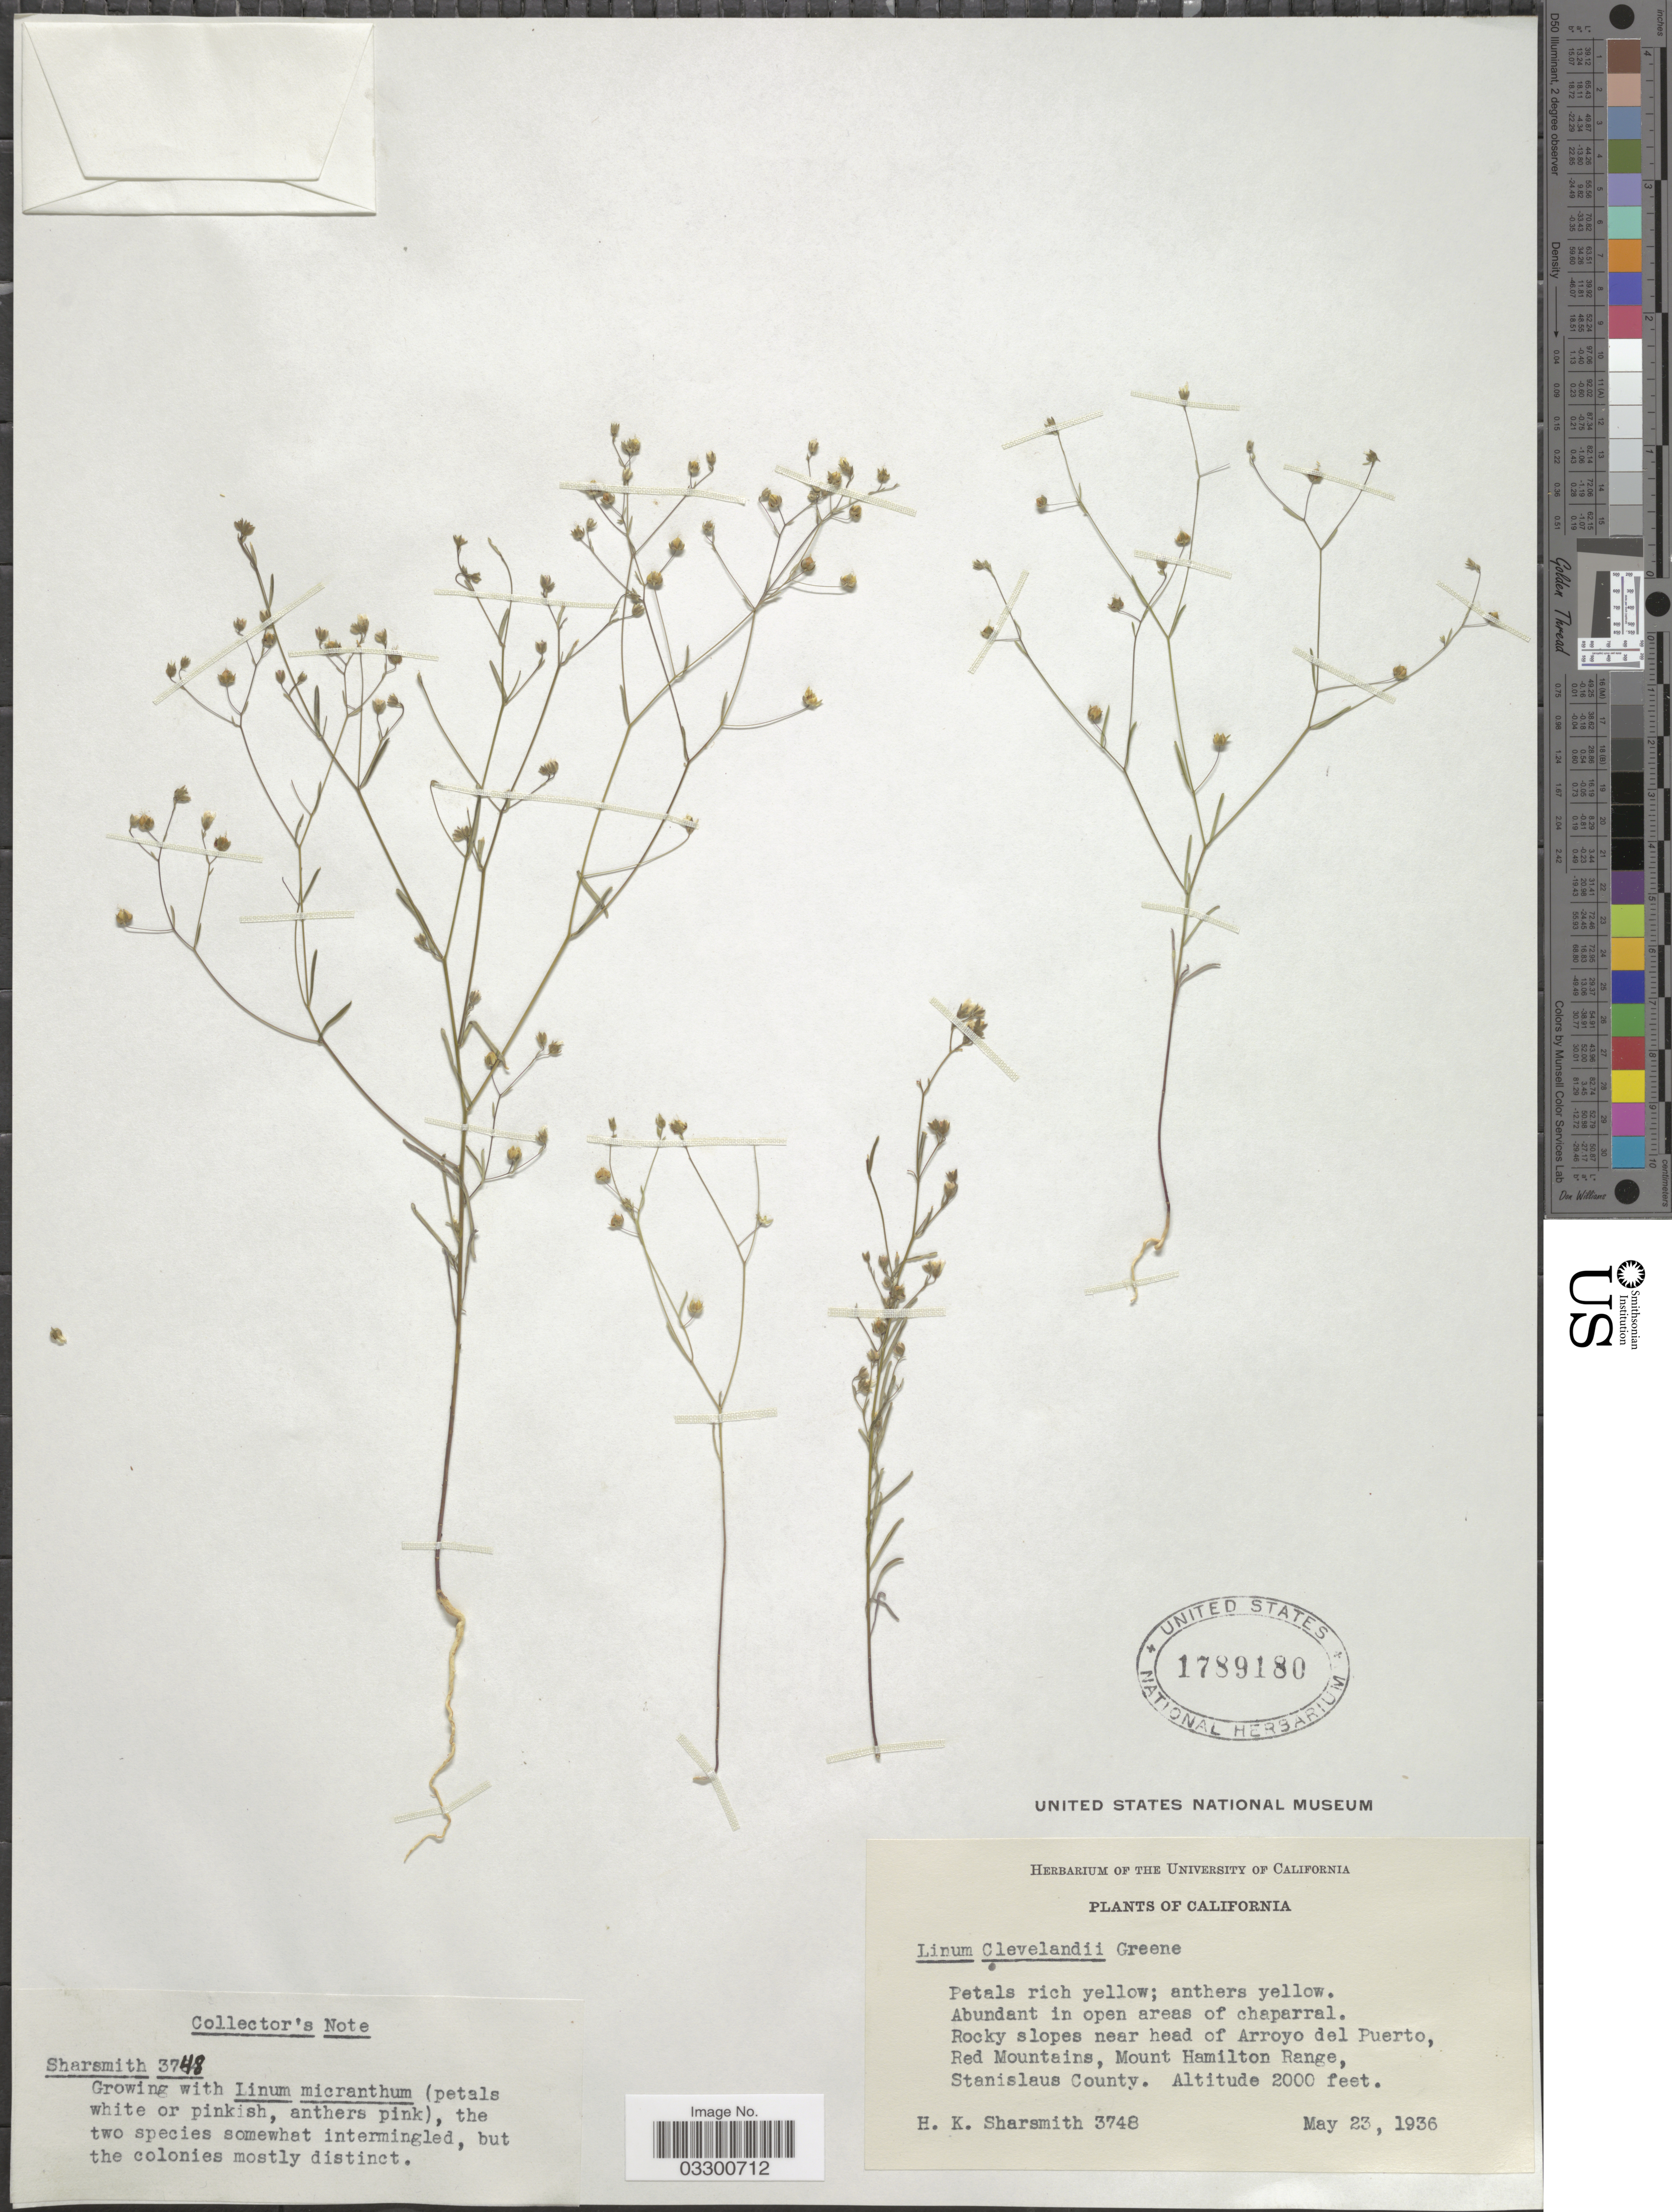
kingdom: Plantae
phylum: Tracheophyta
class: Magnoliopsida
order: Malpighiales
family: Linaceae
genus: Hesperolinon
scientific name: Hesperolinon clevelandii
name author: (A. Gray) Small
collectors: H. Sharsmith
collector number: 3748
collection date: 1936-05-23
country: United States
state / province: California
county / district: Stanislaus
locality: Rocky slopes near head of Arroyo del Puerto, Red Mountains, Mount Hamilton Range, Stanislaus County.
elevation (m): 610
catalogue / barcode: US 1789180